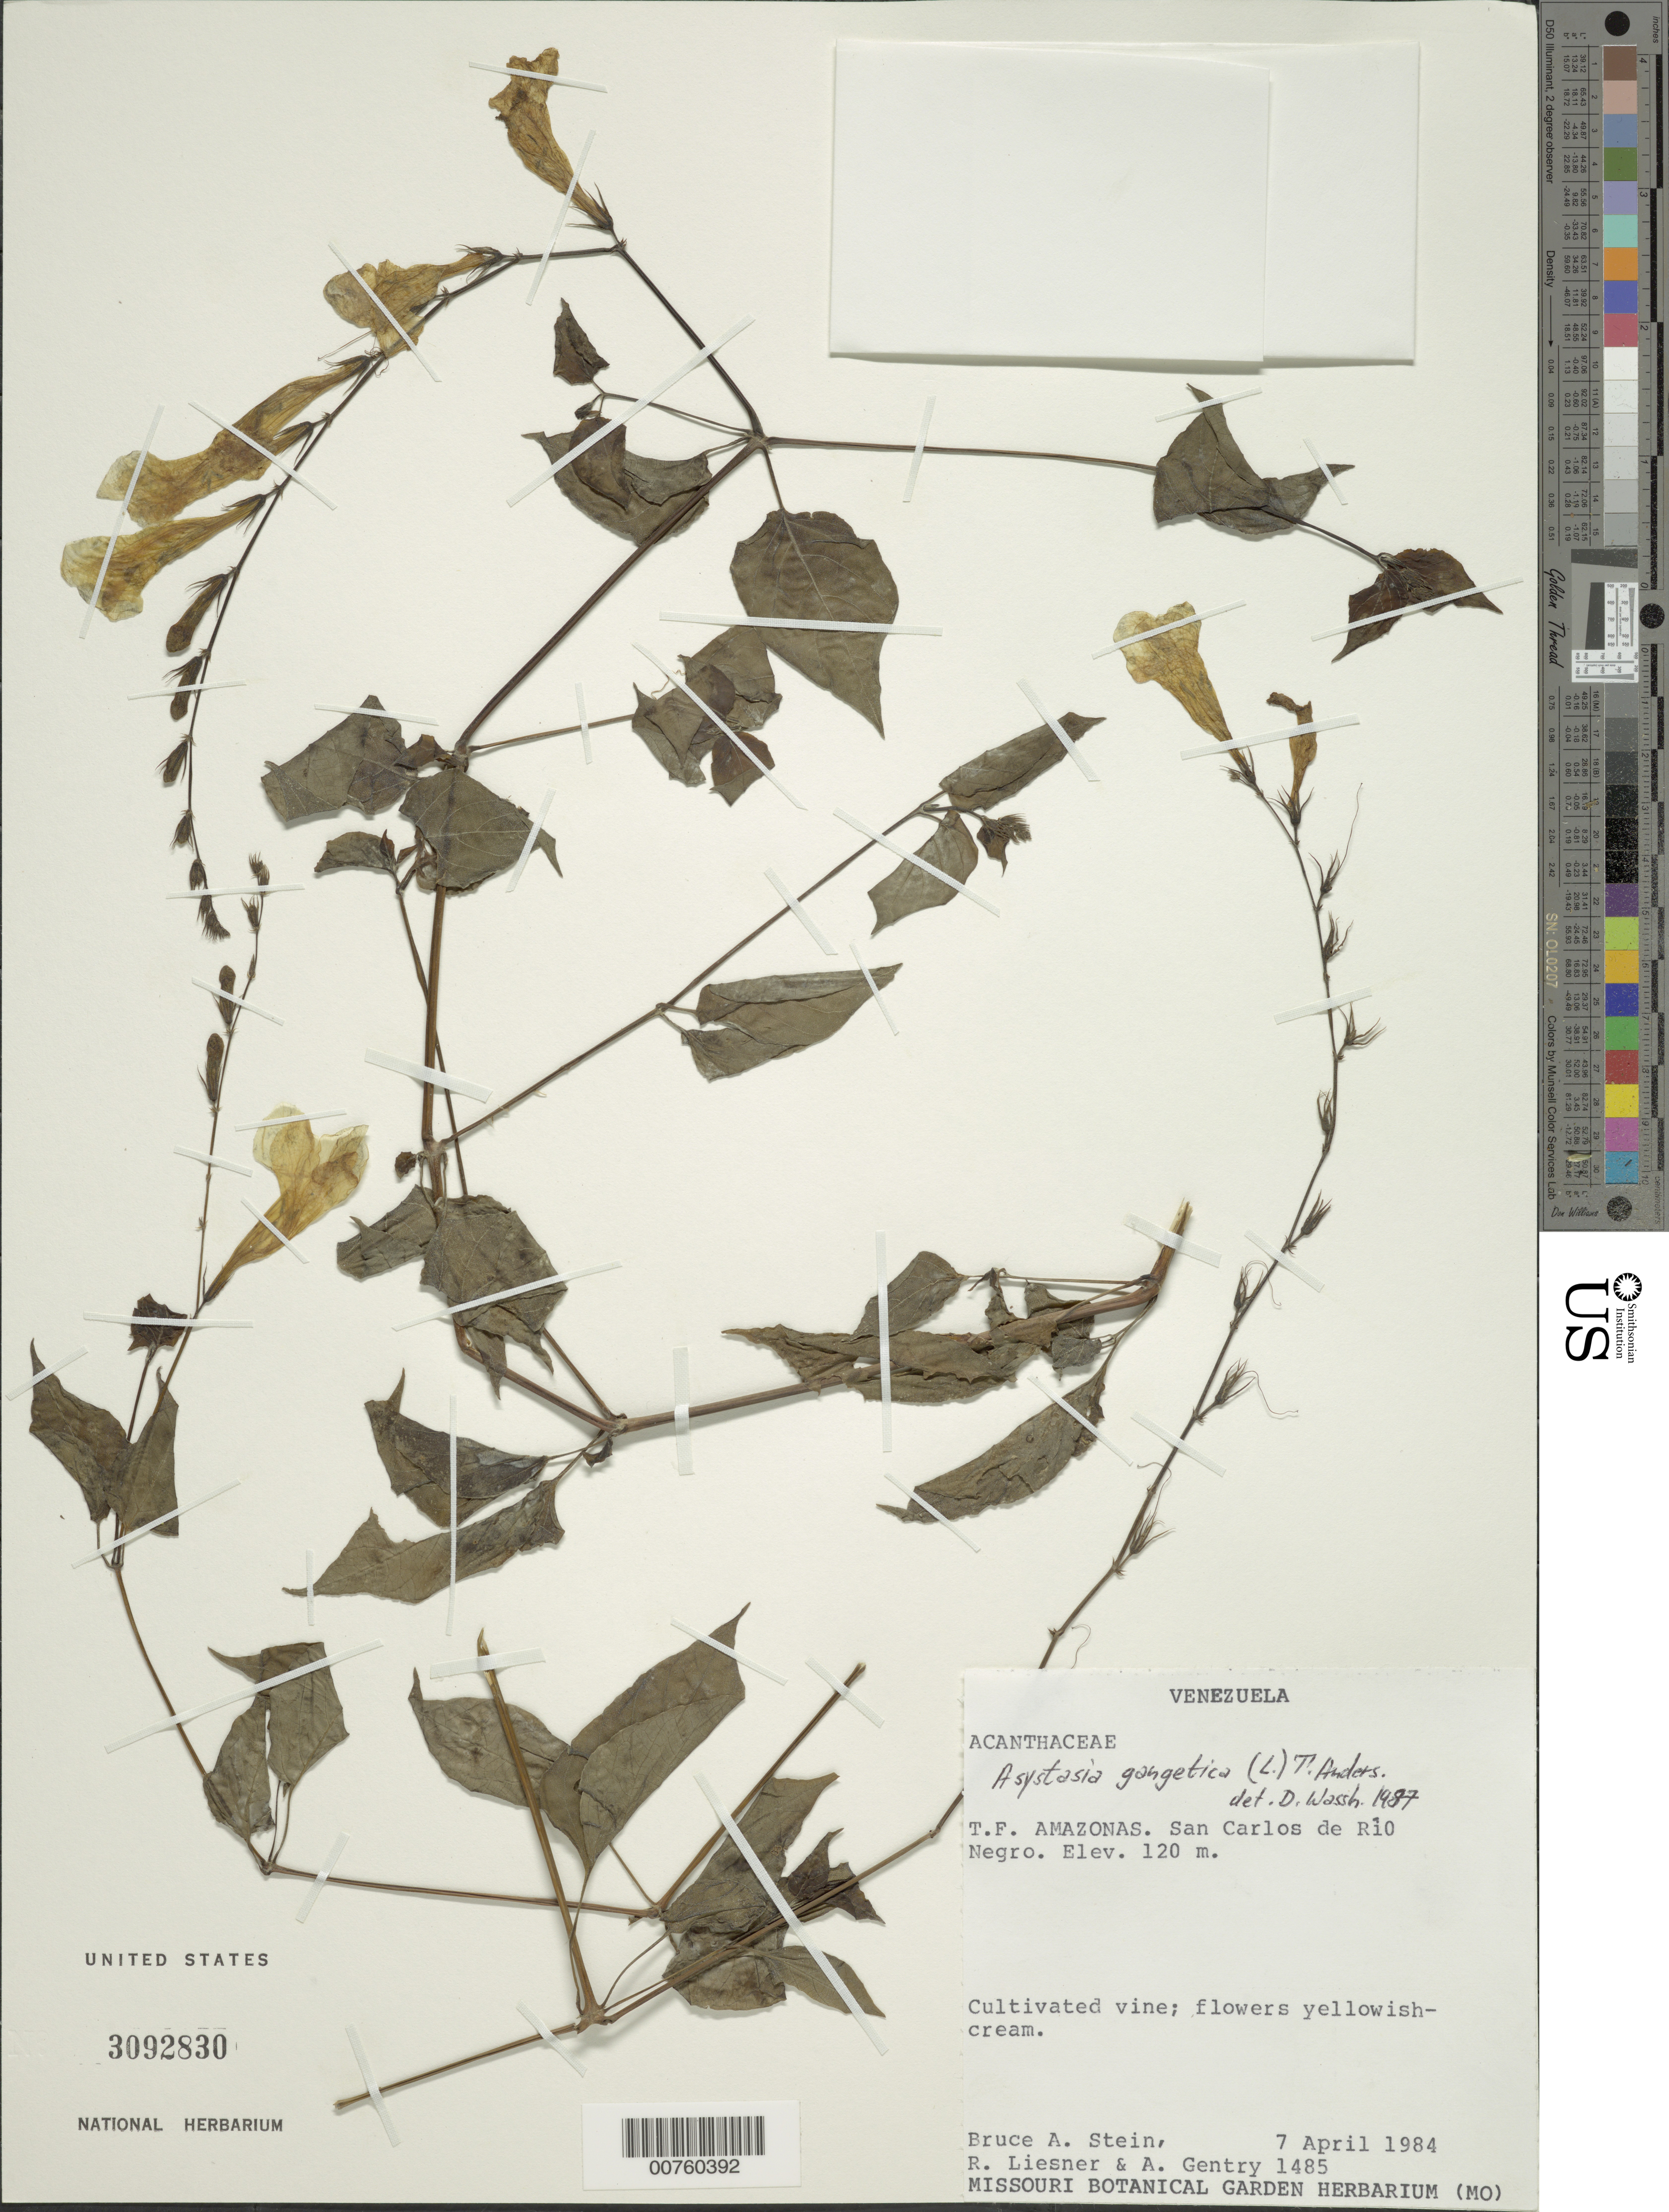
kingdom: Plantae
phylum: Tracheophyta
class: Magnoliopsida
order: Lamiales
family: Acanthaceae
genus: Asystasia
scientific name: Asystasia gangetica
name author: (L.) T. Anderson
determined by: Wasshausen, Dieter C., (BOT), Smithsonian Institution - National Museum of Natural History (UNITED STATES)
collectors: B. A. Stein, R. L. Liesner & A. H. Gentry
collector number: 1485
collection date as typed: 7-Apr-84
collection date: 1984-04-07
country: Venezuela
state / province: Amazonas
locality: San Carlos de Río Negro, 16 km NE of on road to Solano at Caño de Cholo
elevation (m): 120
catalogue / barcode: US 3092830